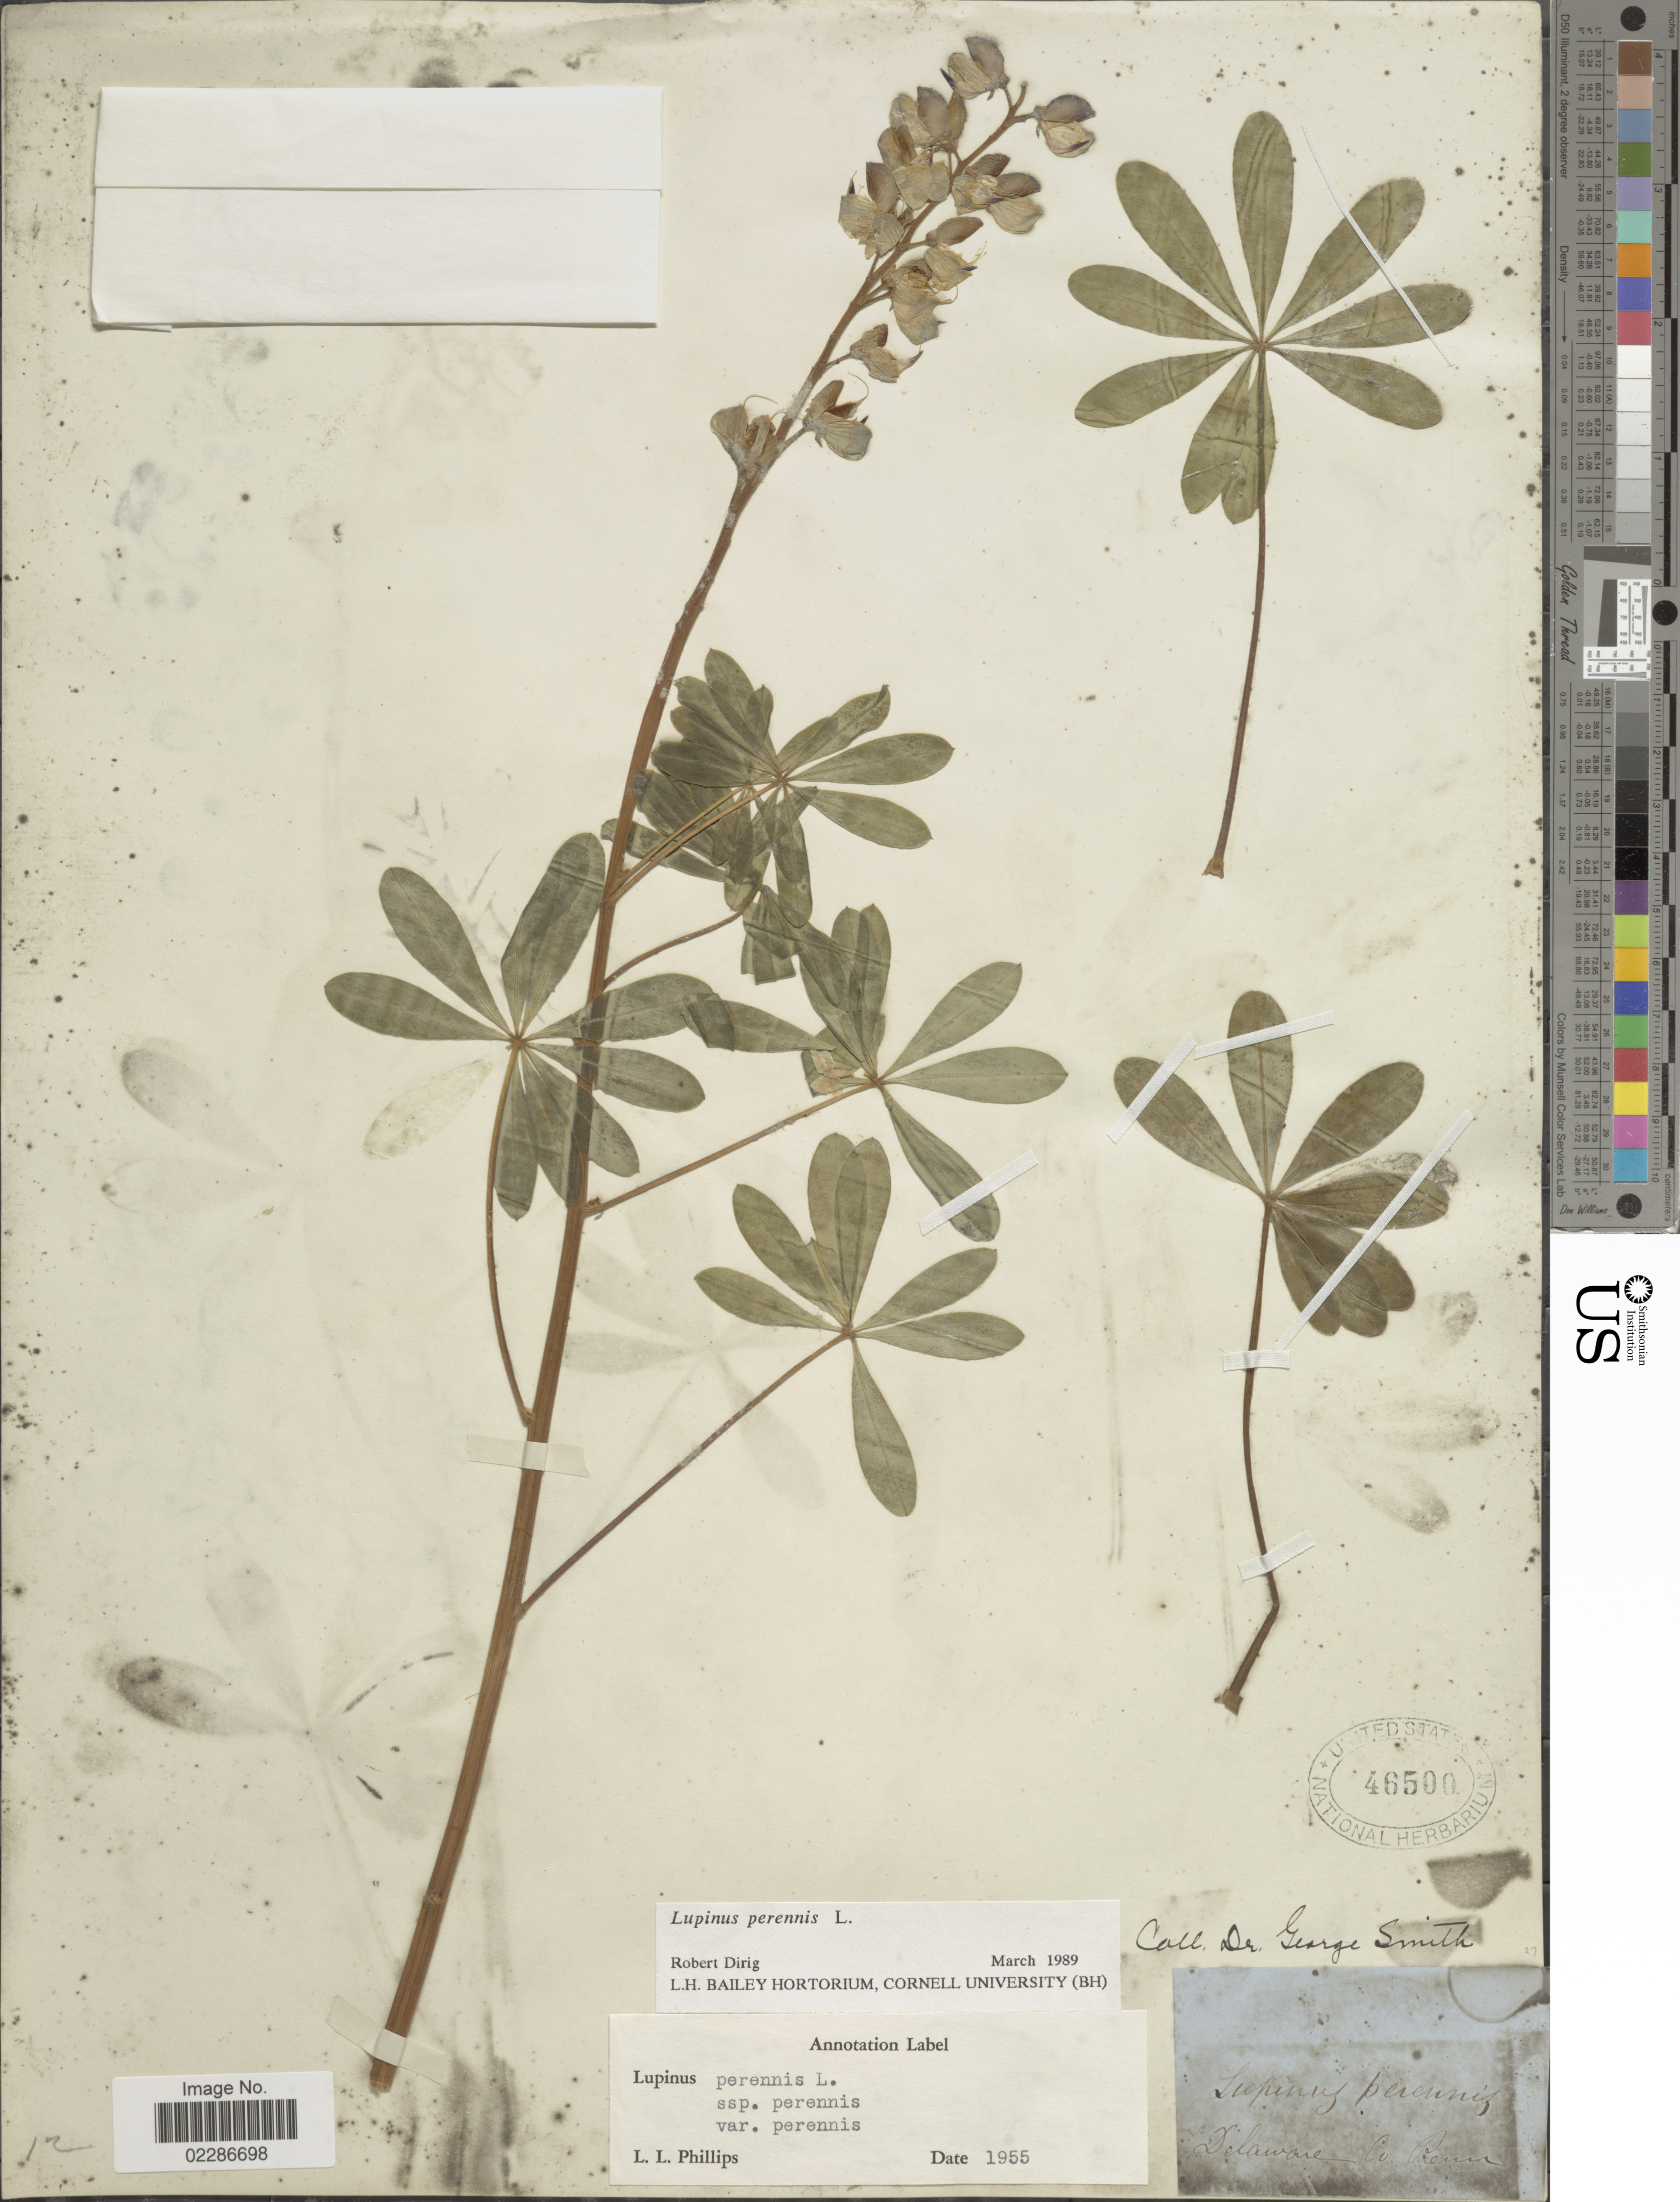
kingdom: Plantae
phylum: Tracheophyta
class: Magnoliopsida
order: Fabales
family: Fabaceae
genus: Lupinus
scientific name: Lupinus perennis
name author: L.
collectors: G. Smith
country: United States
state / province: Pennsylvania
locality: Delaware Co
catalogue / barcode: US 46500